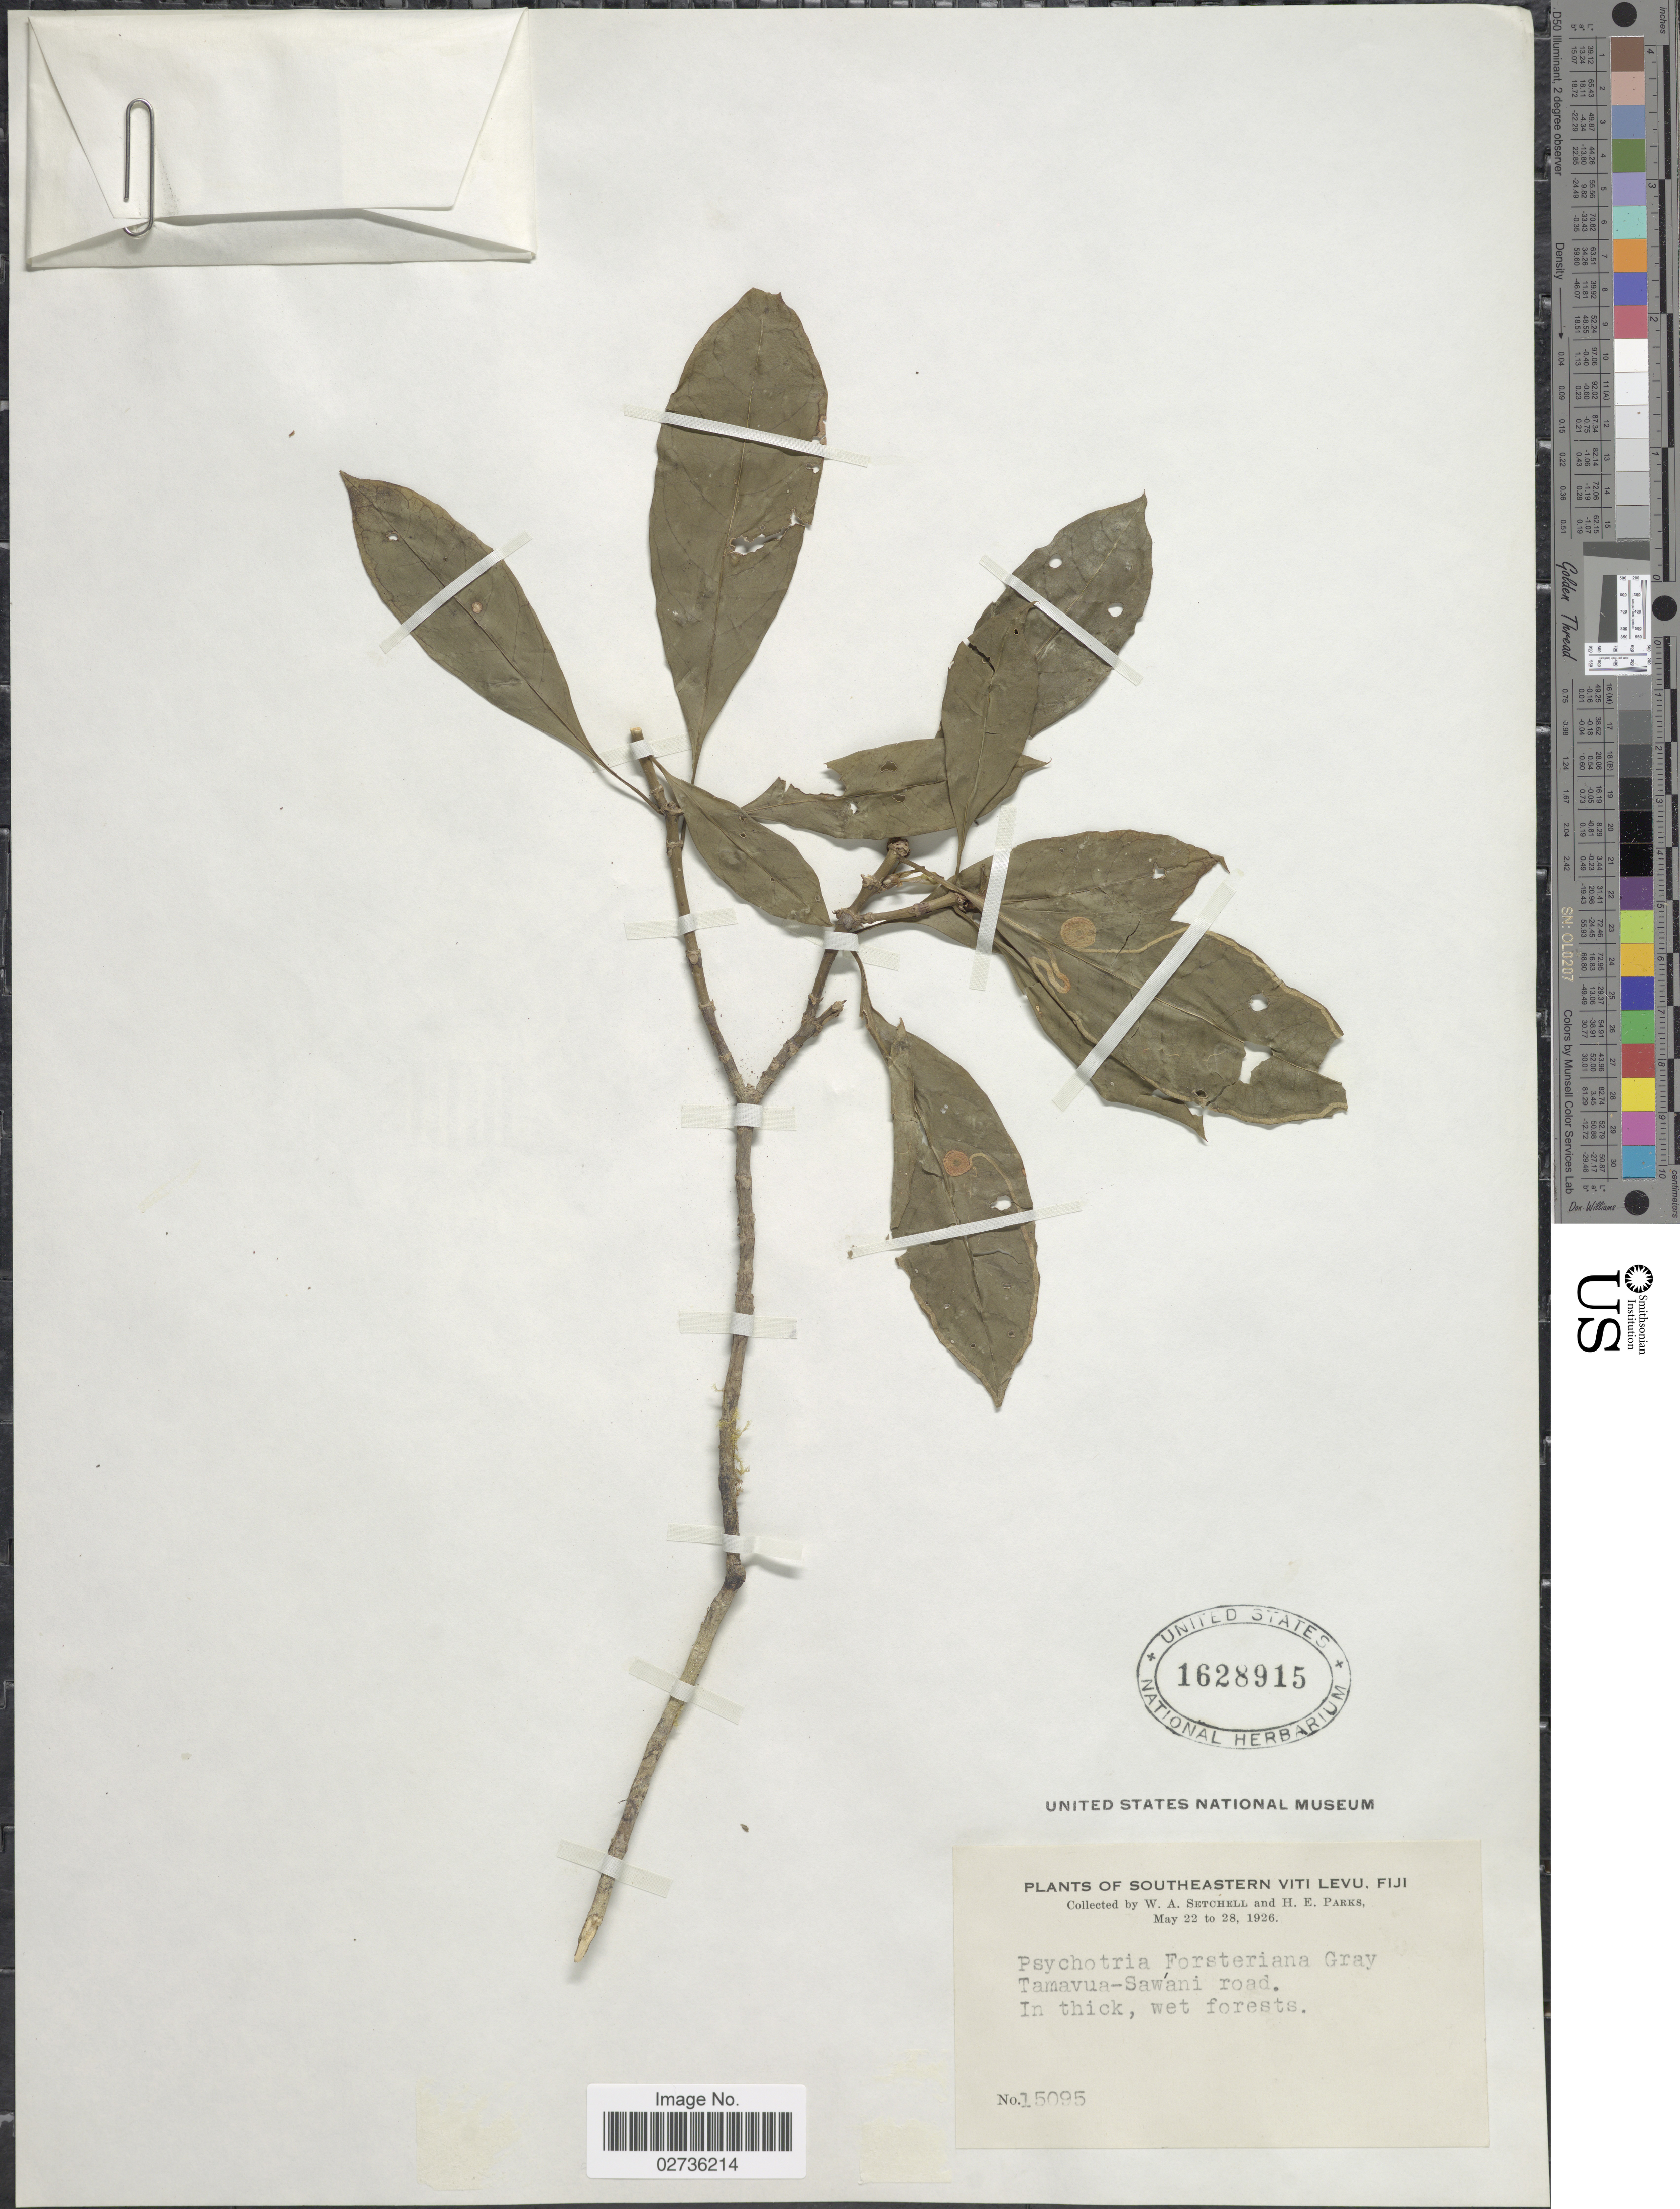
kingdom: Plantae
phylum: Tracheophyta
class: Magnoliopsida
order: Gentianales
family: Rubiaceae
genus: Psychotria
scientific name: Psychotria forsteriana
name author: A. Gray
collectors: W. Setchell & H. E. Parks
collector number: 15095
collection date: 1926-05-22/1926-05-28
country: Fiji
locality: Southeastern Viti Levu. Tamavua-Sawani road.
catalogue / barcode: US 1628915